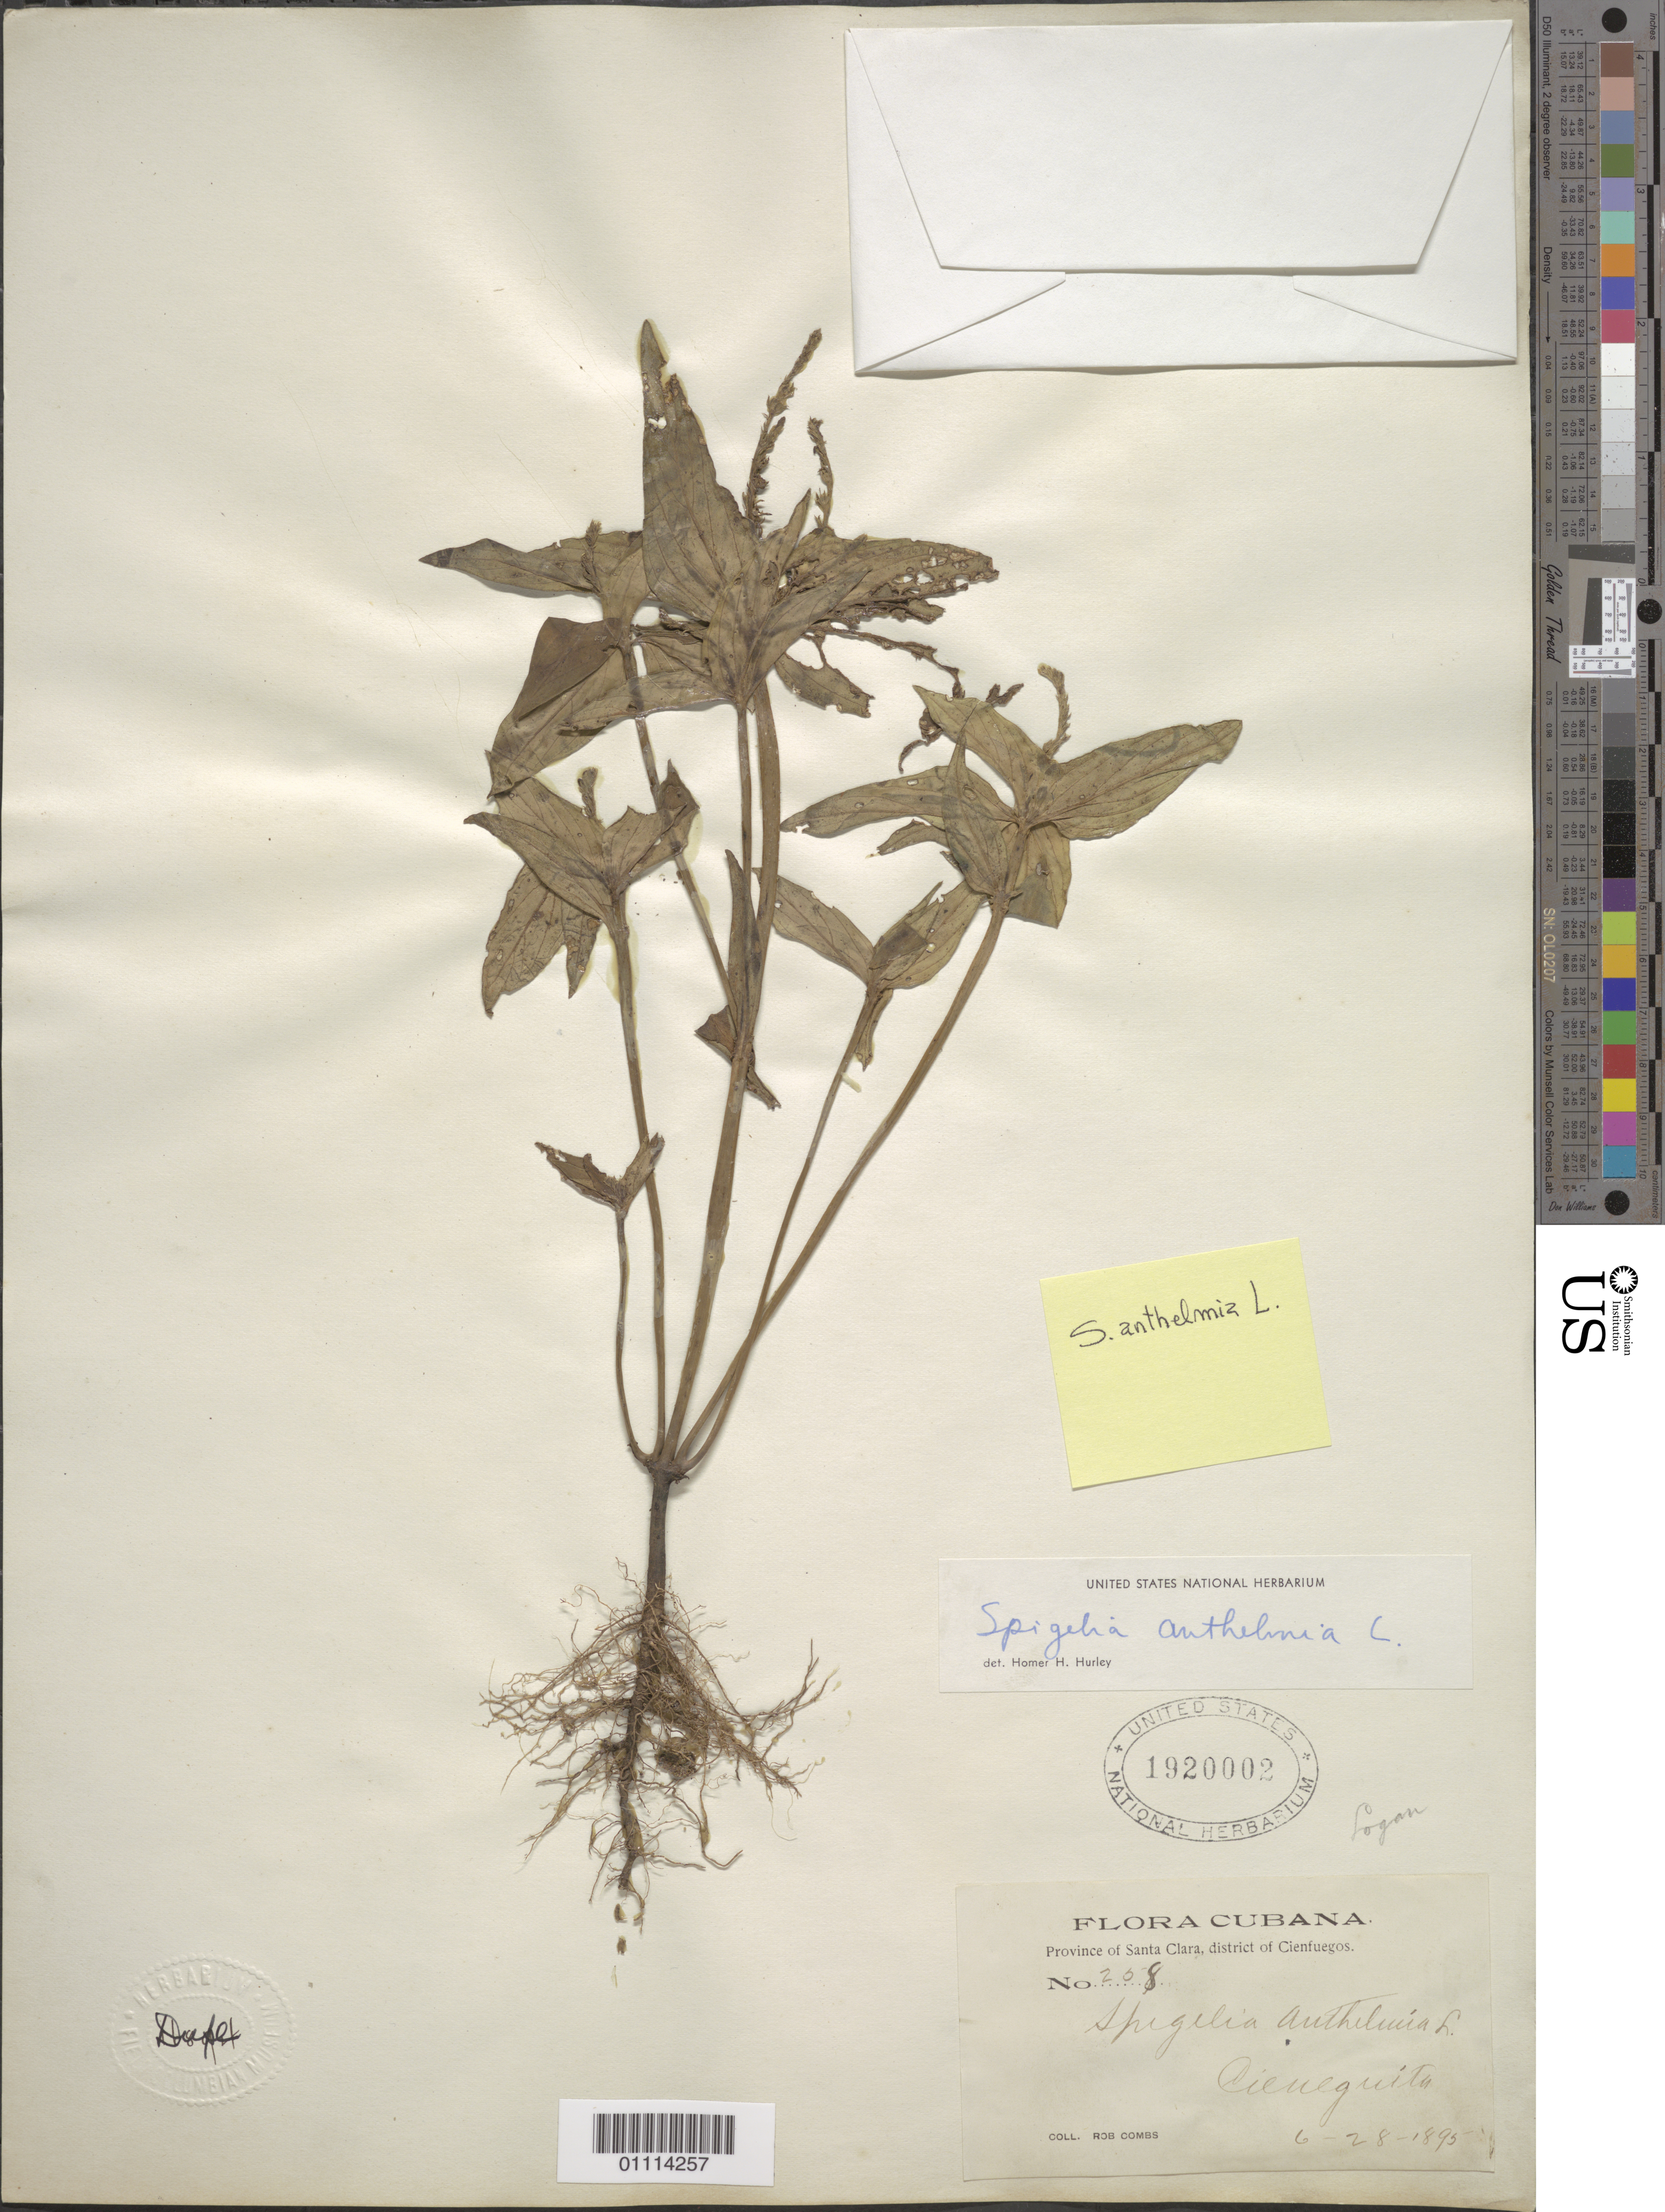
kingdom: Plantae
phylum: Tracheophyta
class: Magnoliopsida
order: Gentianales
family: Loganiaceae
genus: Spigelia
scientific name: Spigelia anthelmia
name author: L.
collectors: R. Combs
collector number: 208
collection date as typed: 28 Jun 1895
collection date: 1895-06-28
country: Cuba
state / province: Cienfuegos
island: Cuba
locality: Province of Santa Clara, district of Cienfuegos Cieneguita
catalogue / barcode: US 1920002